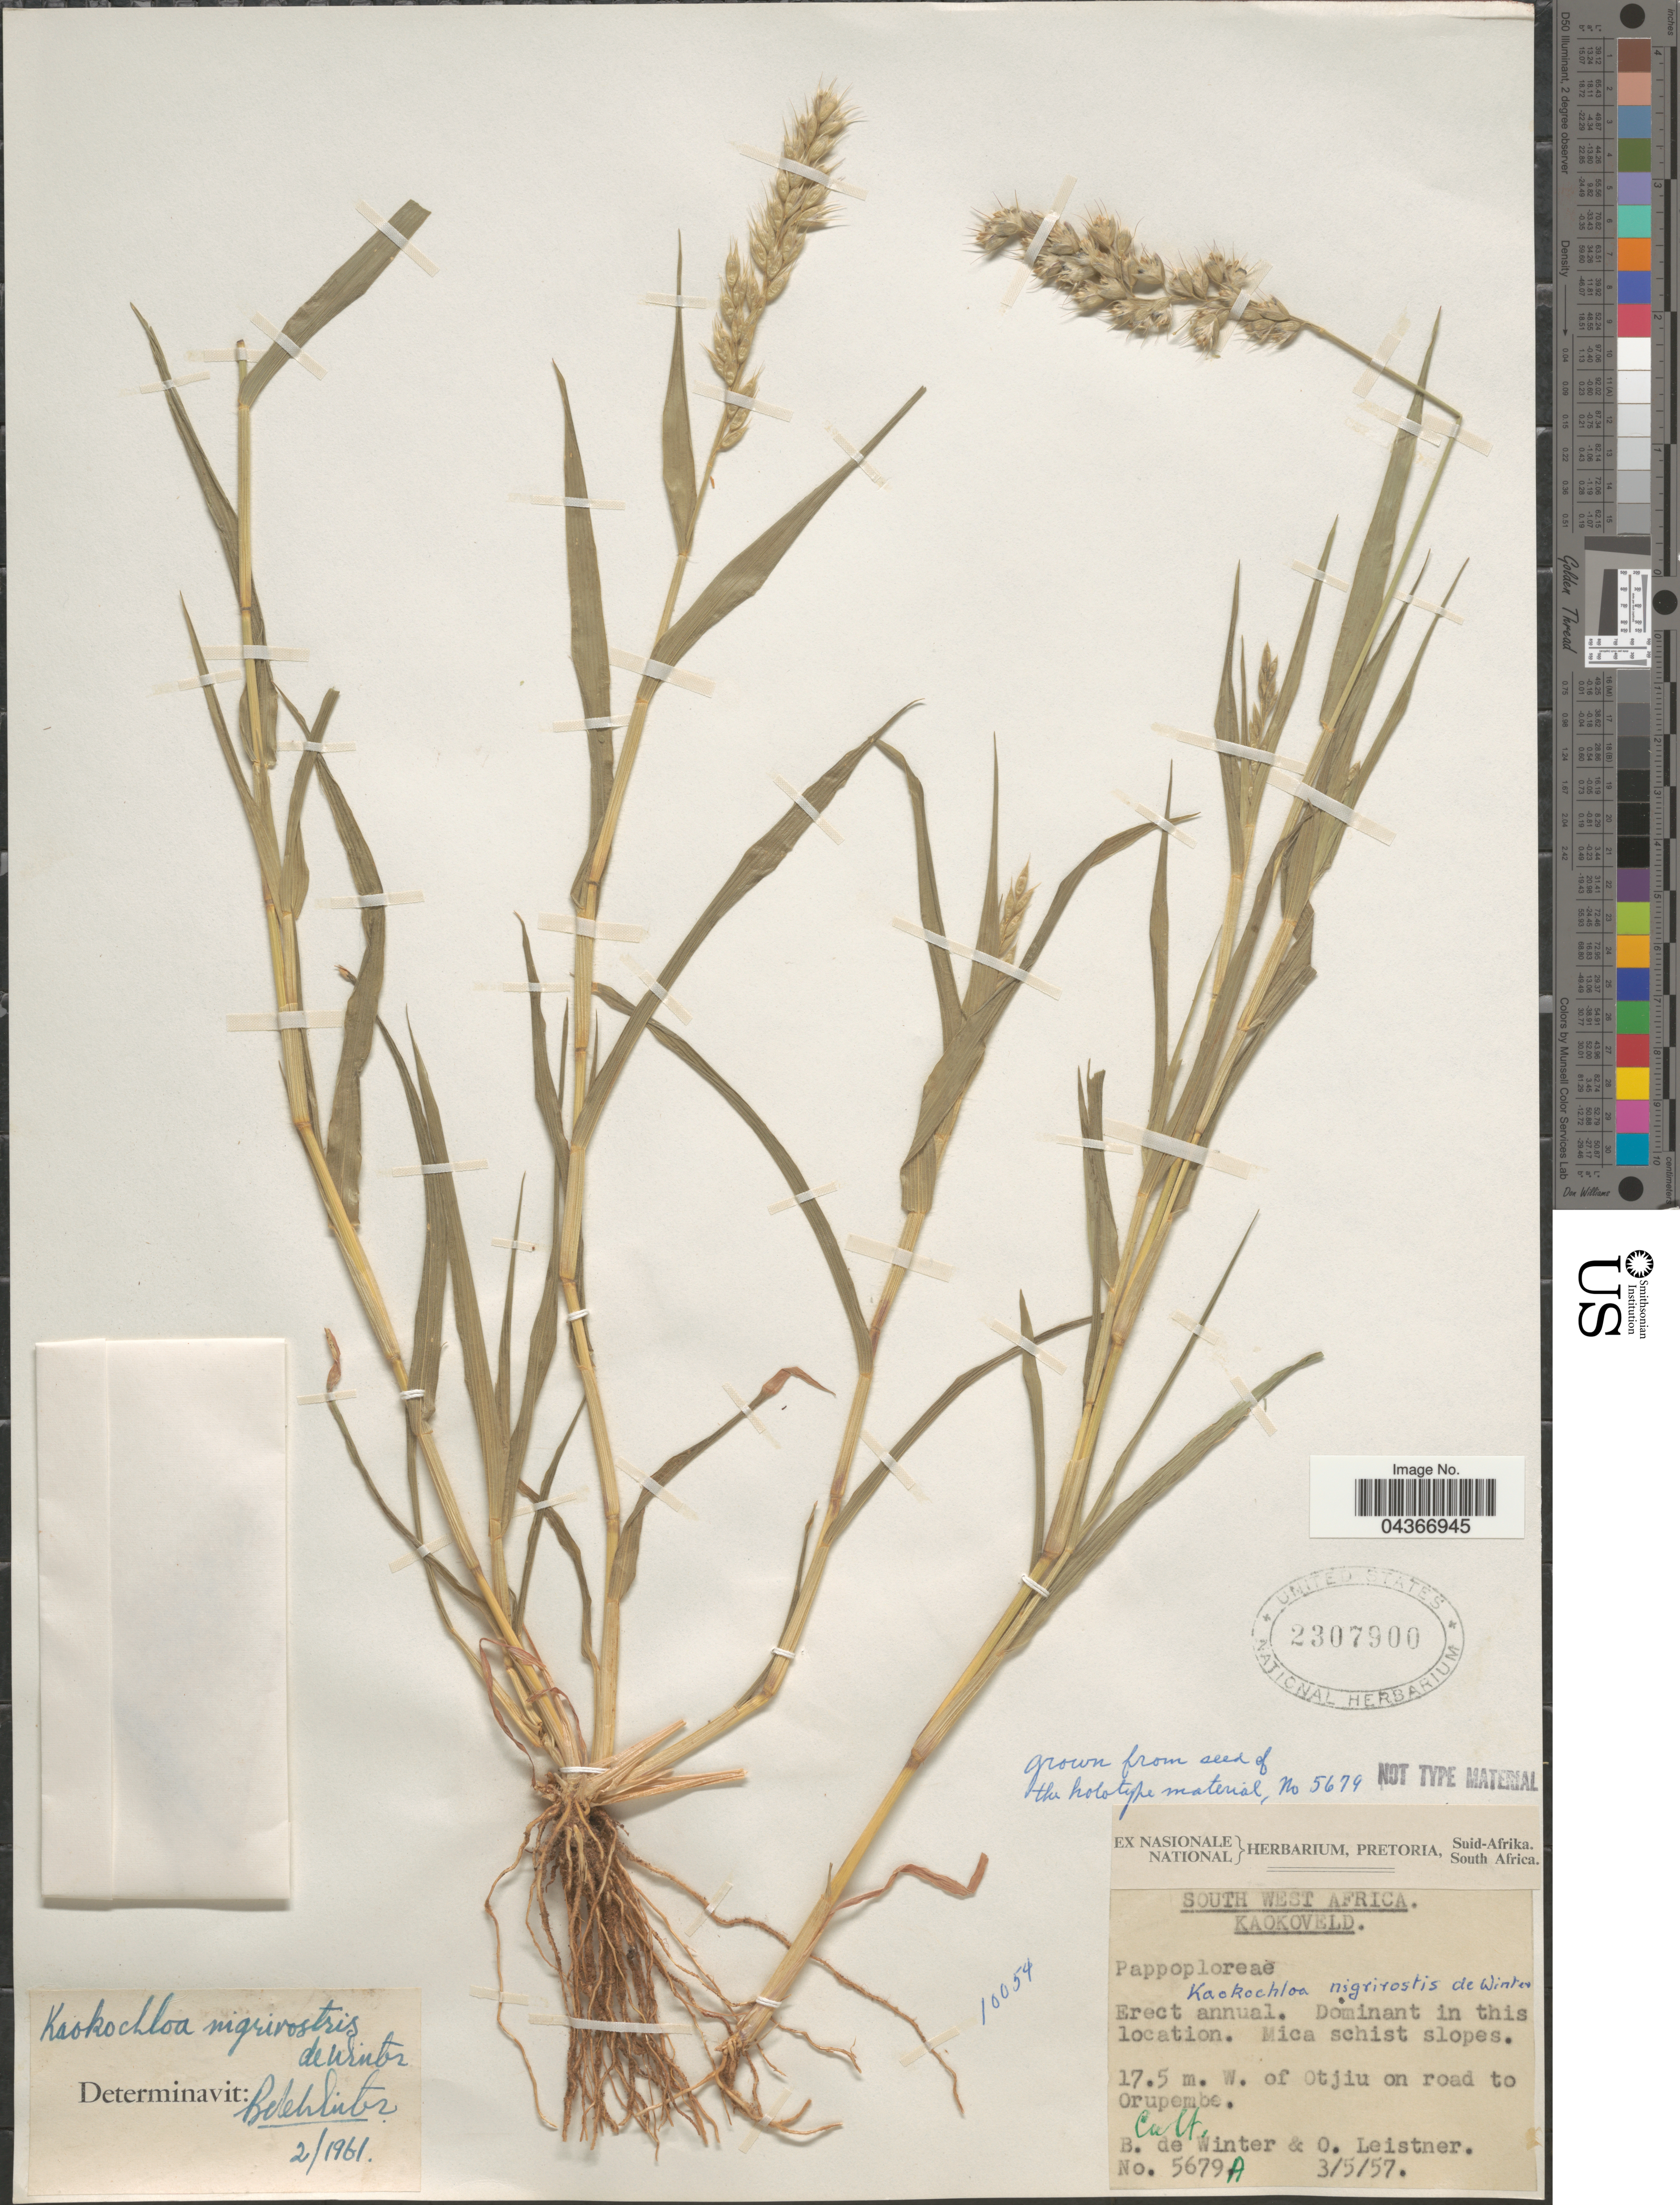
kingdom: Plantae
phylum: Tracheophyta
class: Liliopsida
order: Poales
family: Poaceae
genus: Kaokochloa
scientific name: Kaokochloa nigrirostris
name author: De Winter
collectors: B. de Winter & O. Leistner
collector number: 5679A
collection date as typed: Transcribed d/m/y: 3/5/57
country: Namibia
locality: South West Africa. Kaokoveld. 17.5 m. W. of Otjiu on road to Orupembe.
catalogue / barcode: US 2307900